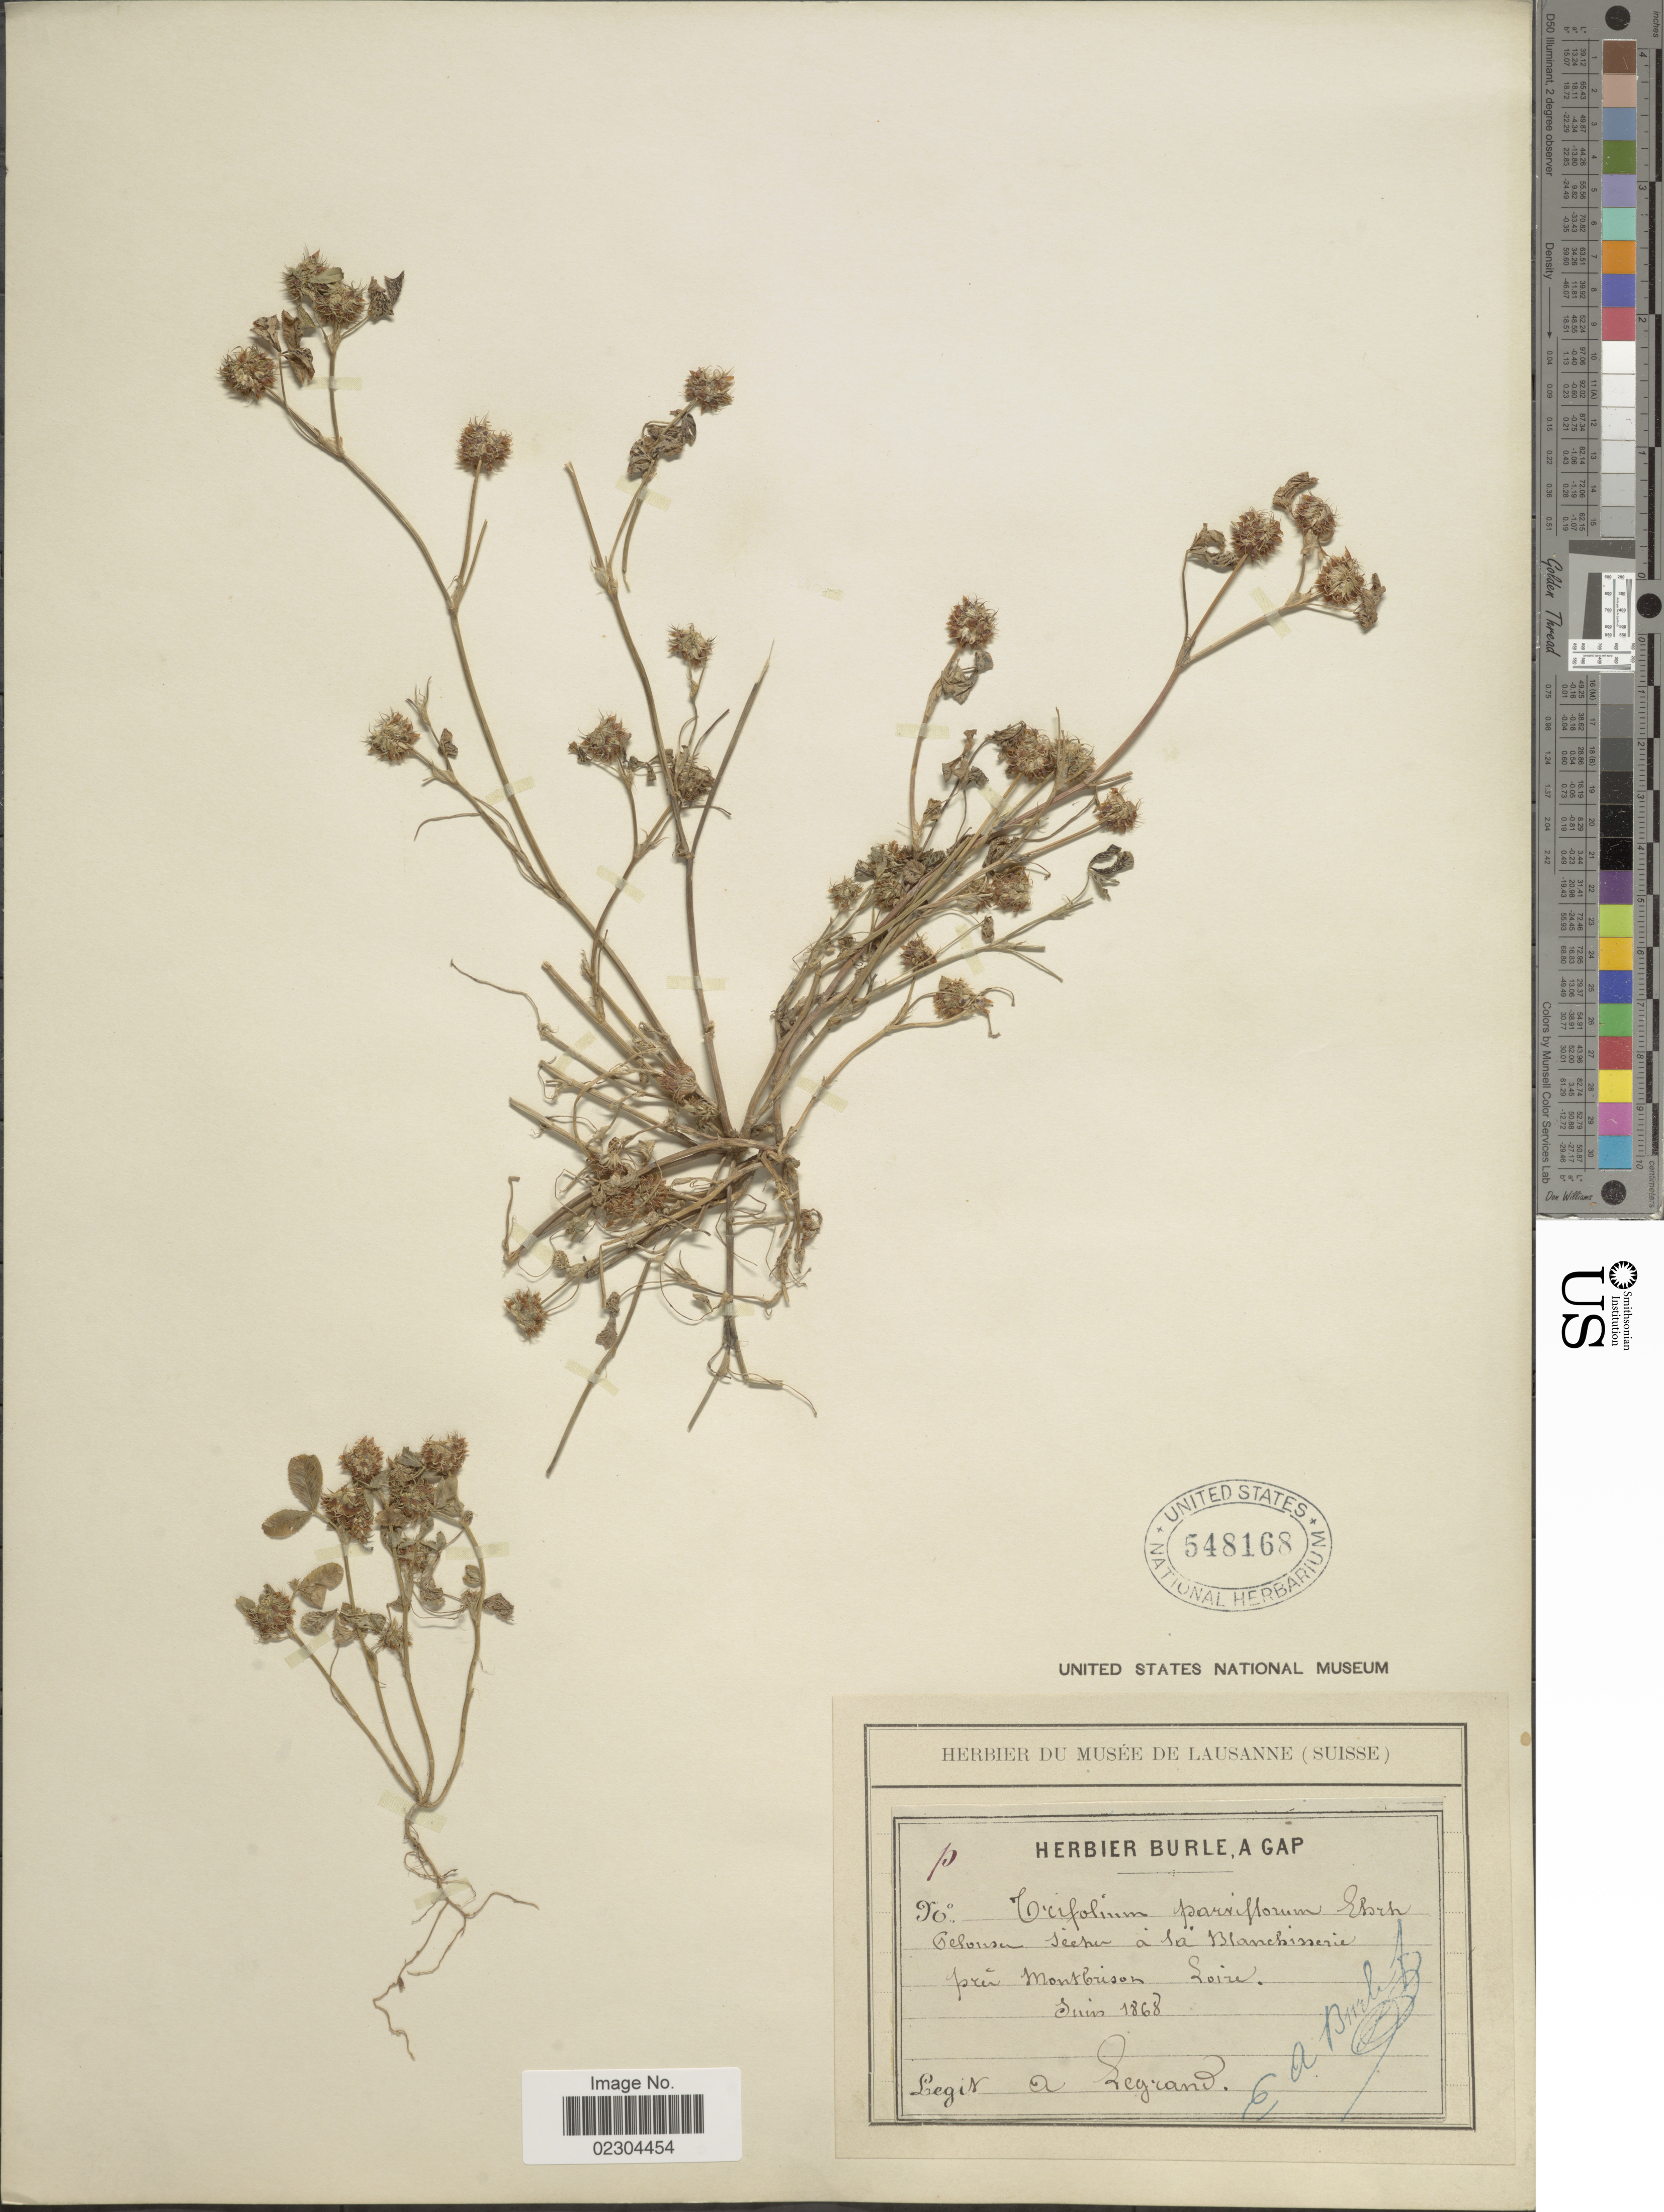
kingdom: Plantae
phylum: Tracheophyta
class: Magnoliopsida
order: Fabales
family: Fabaceae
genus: Trifolium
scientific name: Trifolium parviflorum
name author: Ehrh.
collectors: A. Le Grand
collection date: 1868-06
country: France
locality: Pelouses seeha a la Blancinerie pres Montbrison Loire [interpreted]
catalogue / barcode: US 548168